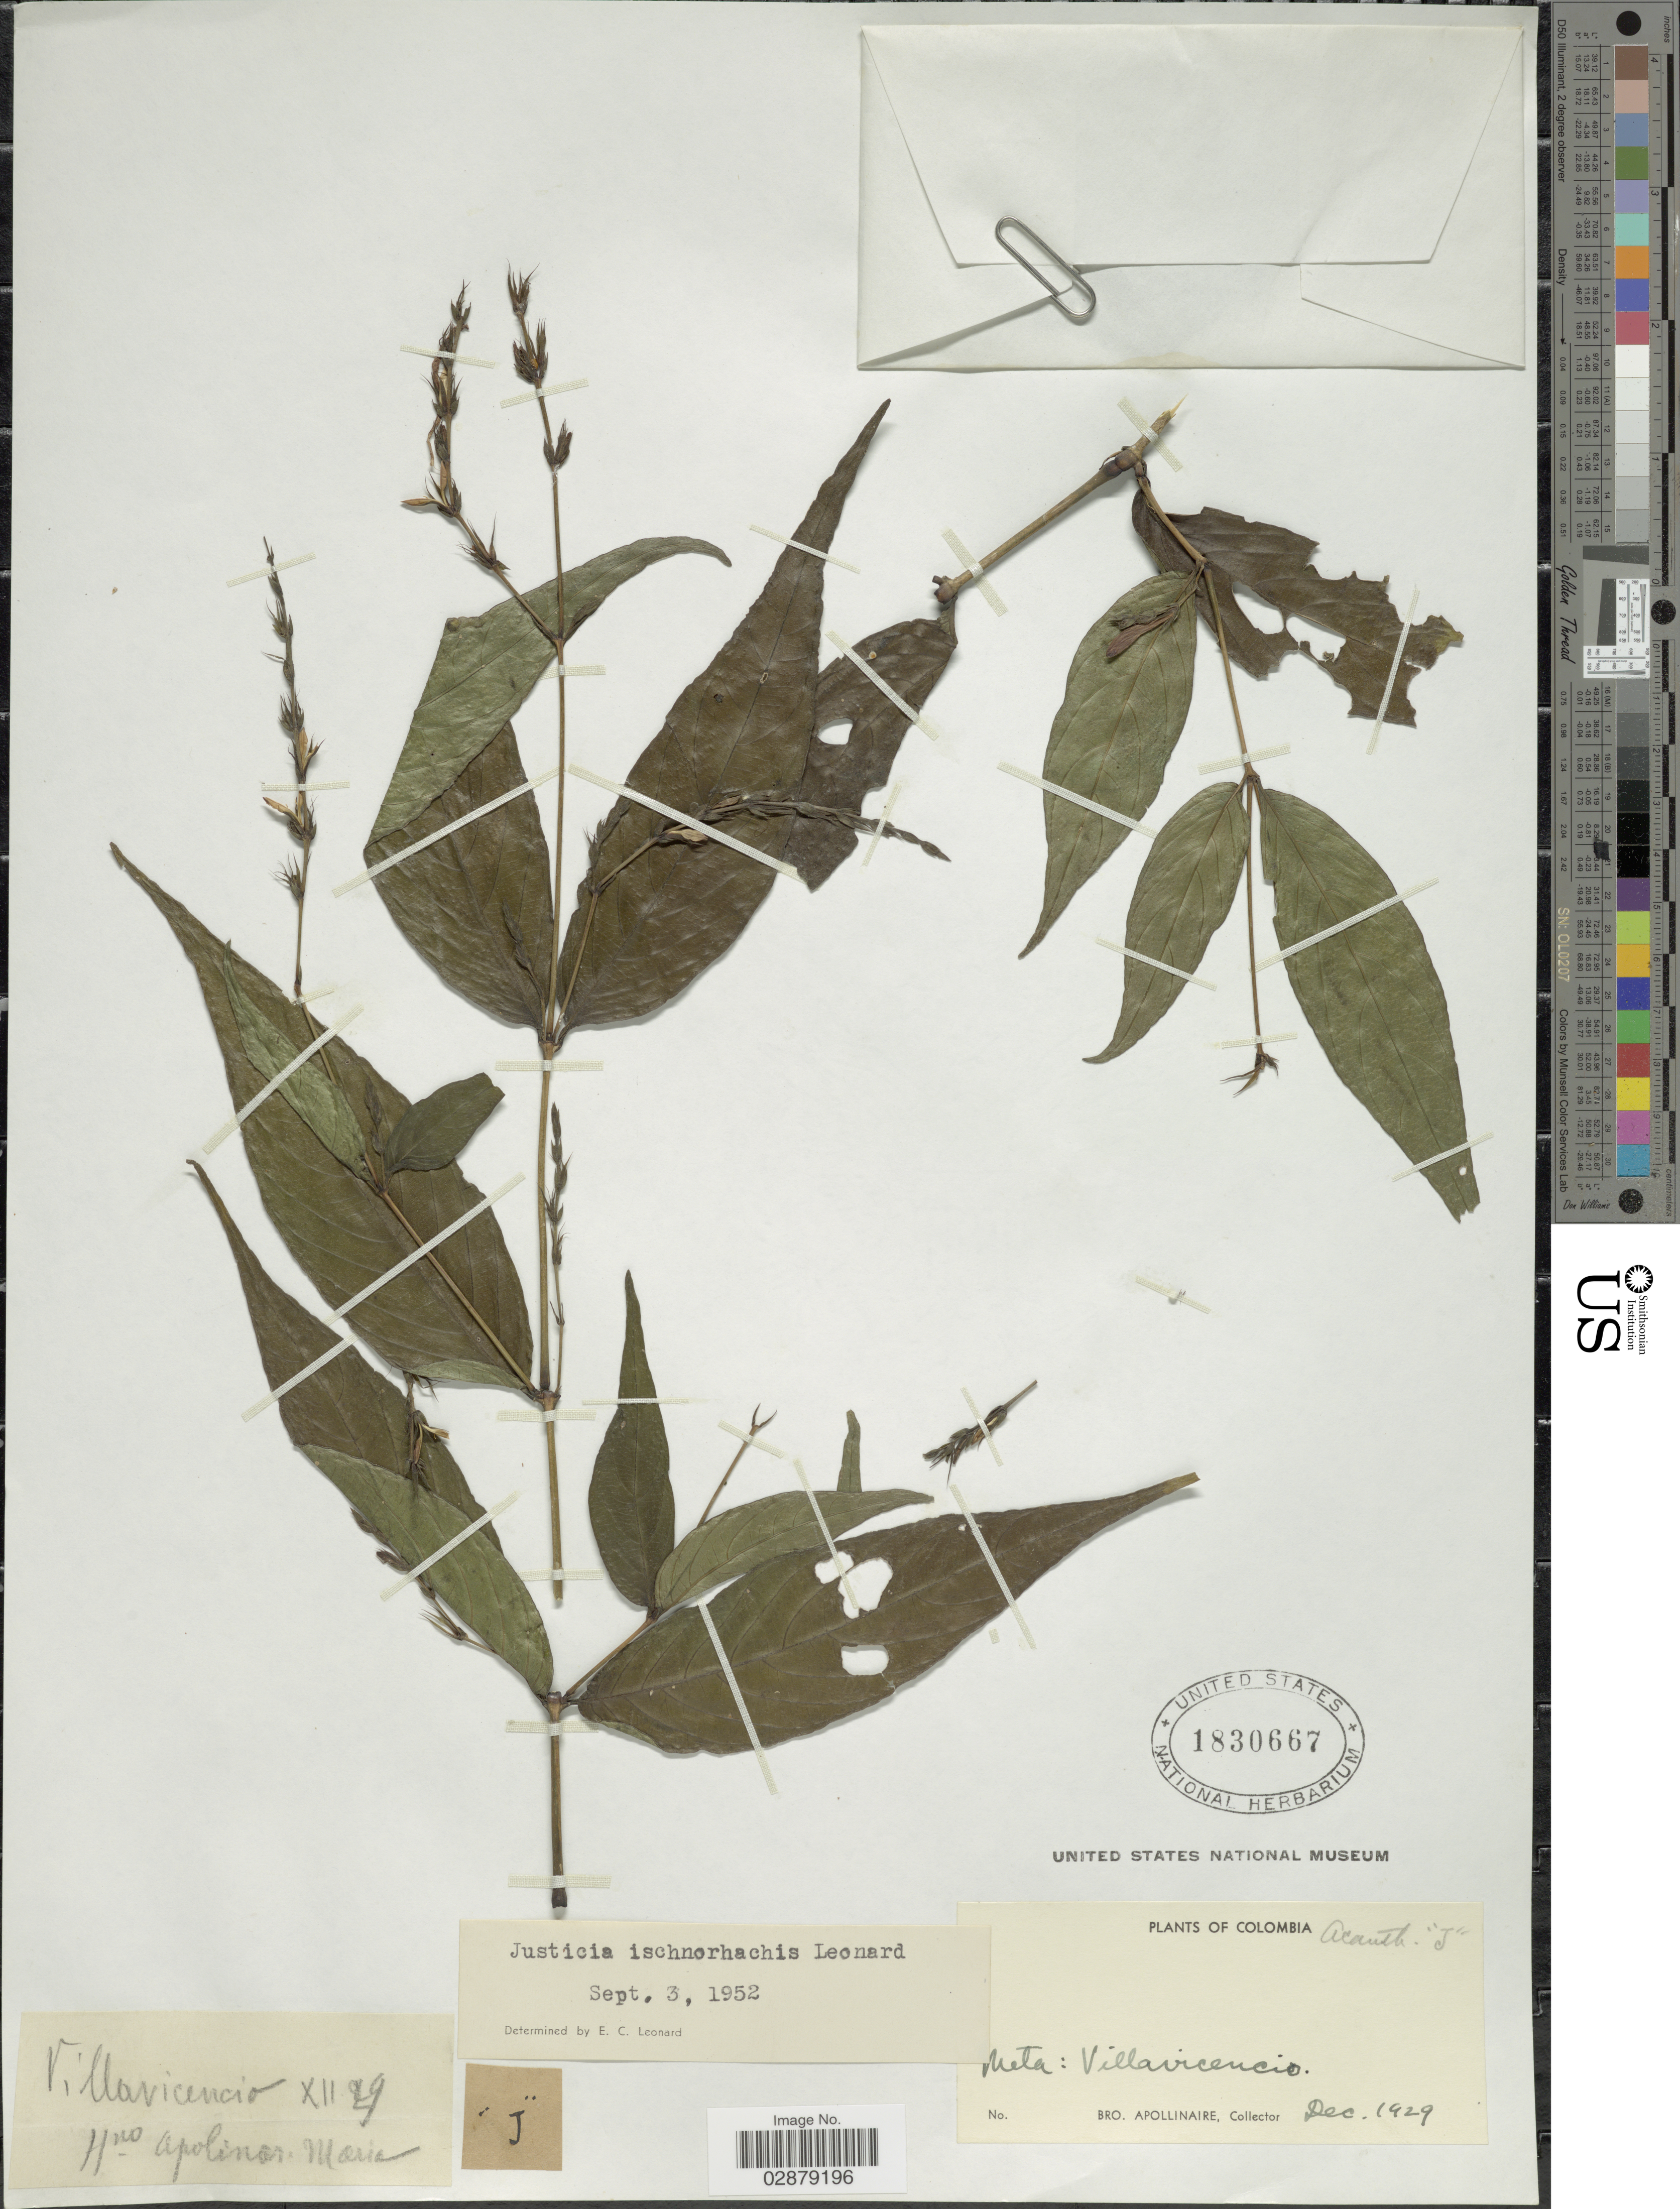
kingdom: Plantae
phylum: Tracheophyta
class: Magnoliopsida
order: Lamiales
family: Acanthaceae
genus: Justicia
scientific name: Justicia ischnorhachis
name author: Leonard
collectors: Bro. Apollinaire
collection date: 1929-12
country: Colombia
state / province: Meta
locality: Villavicencio.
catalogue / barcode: US 1830667